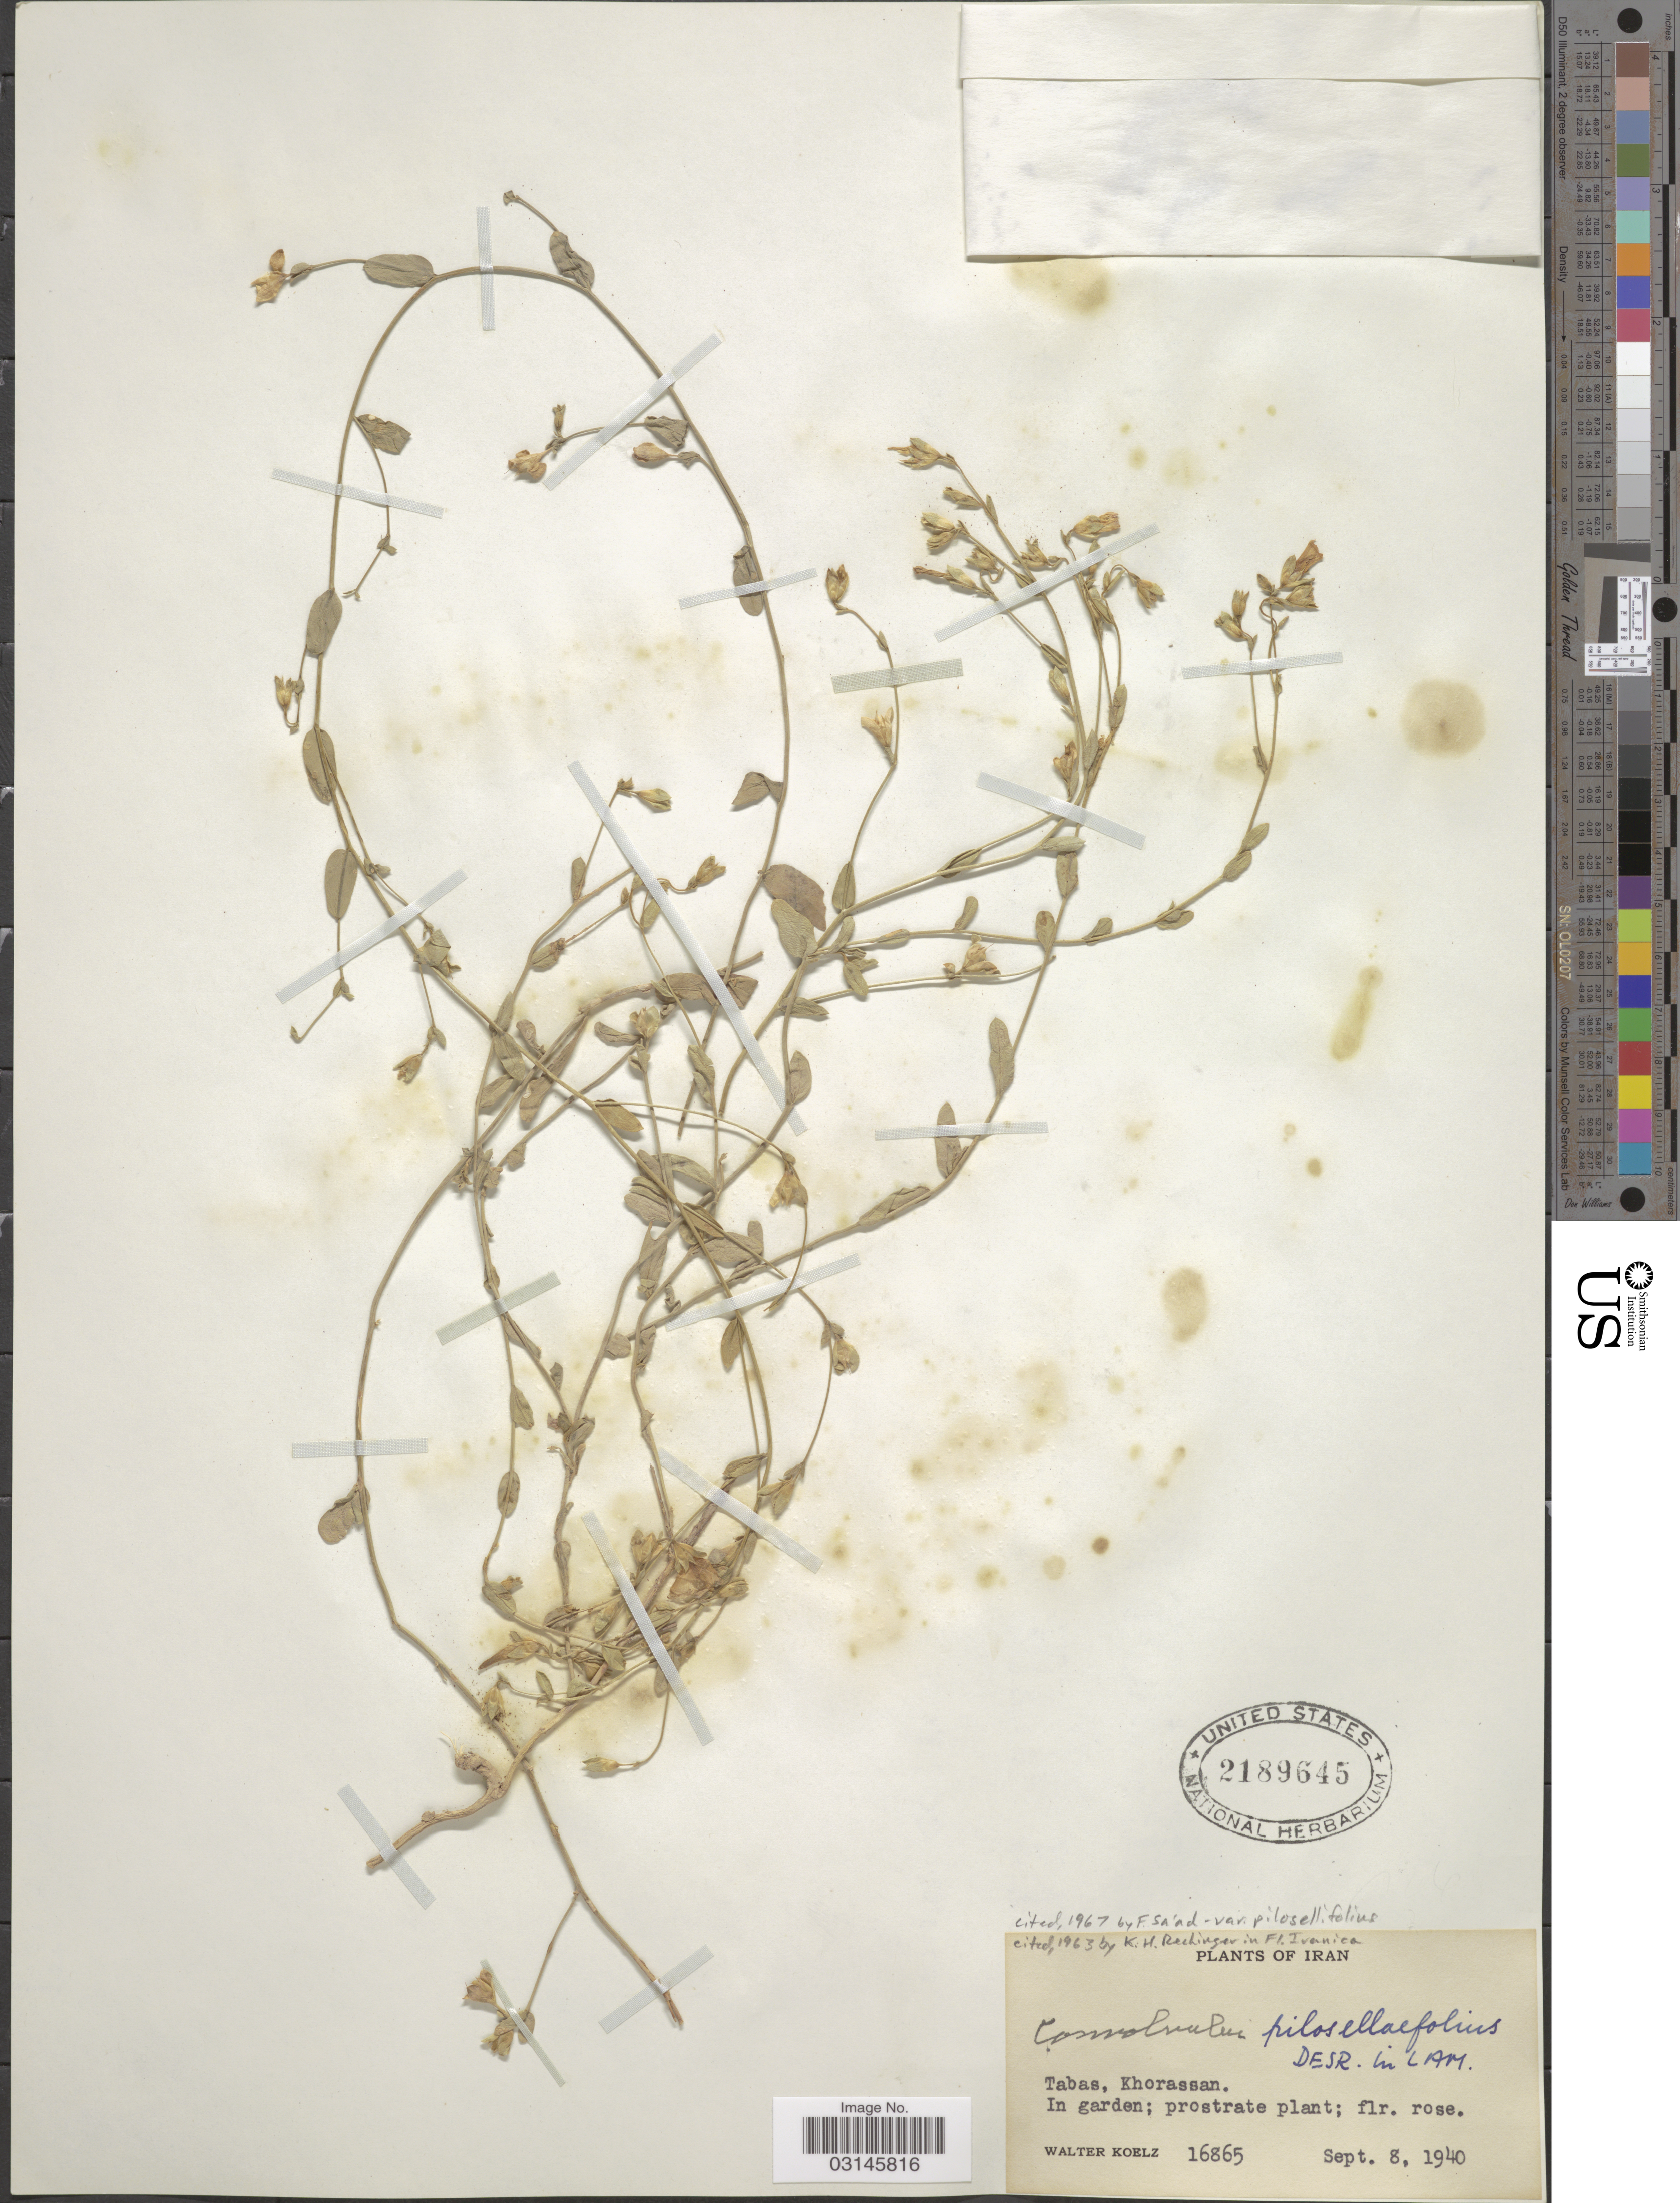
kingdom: Plantae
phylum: Tracheophyta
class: Magnoliopsida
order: Solanales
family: Convolvulaceae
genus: Convolvulus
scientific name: Convolvulus pilosellifolius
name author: Desr.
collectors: W. N. Koelz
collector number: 16865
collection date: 1940-09-08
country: Iran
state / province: Khorasan [obsolete]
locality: Tabas, Khorassan.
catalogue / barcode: US 2189645